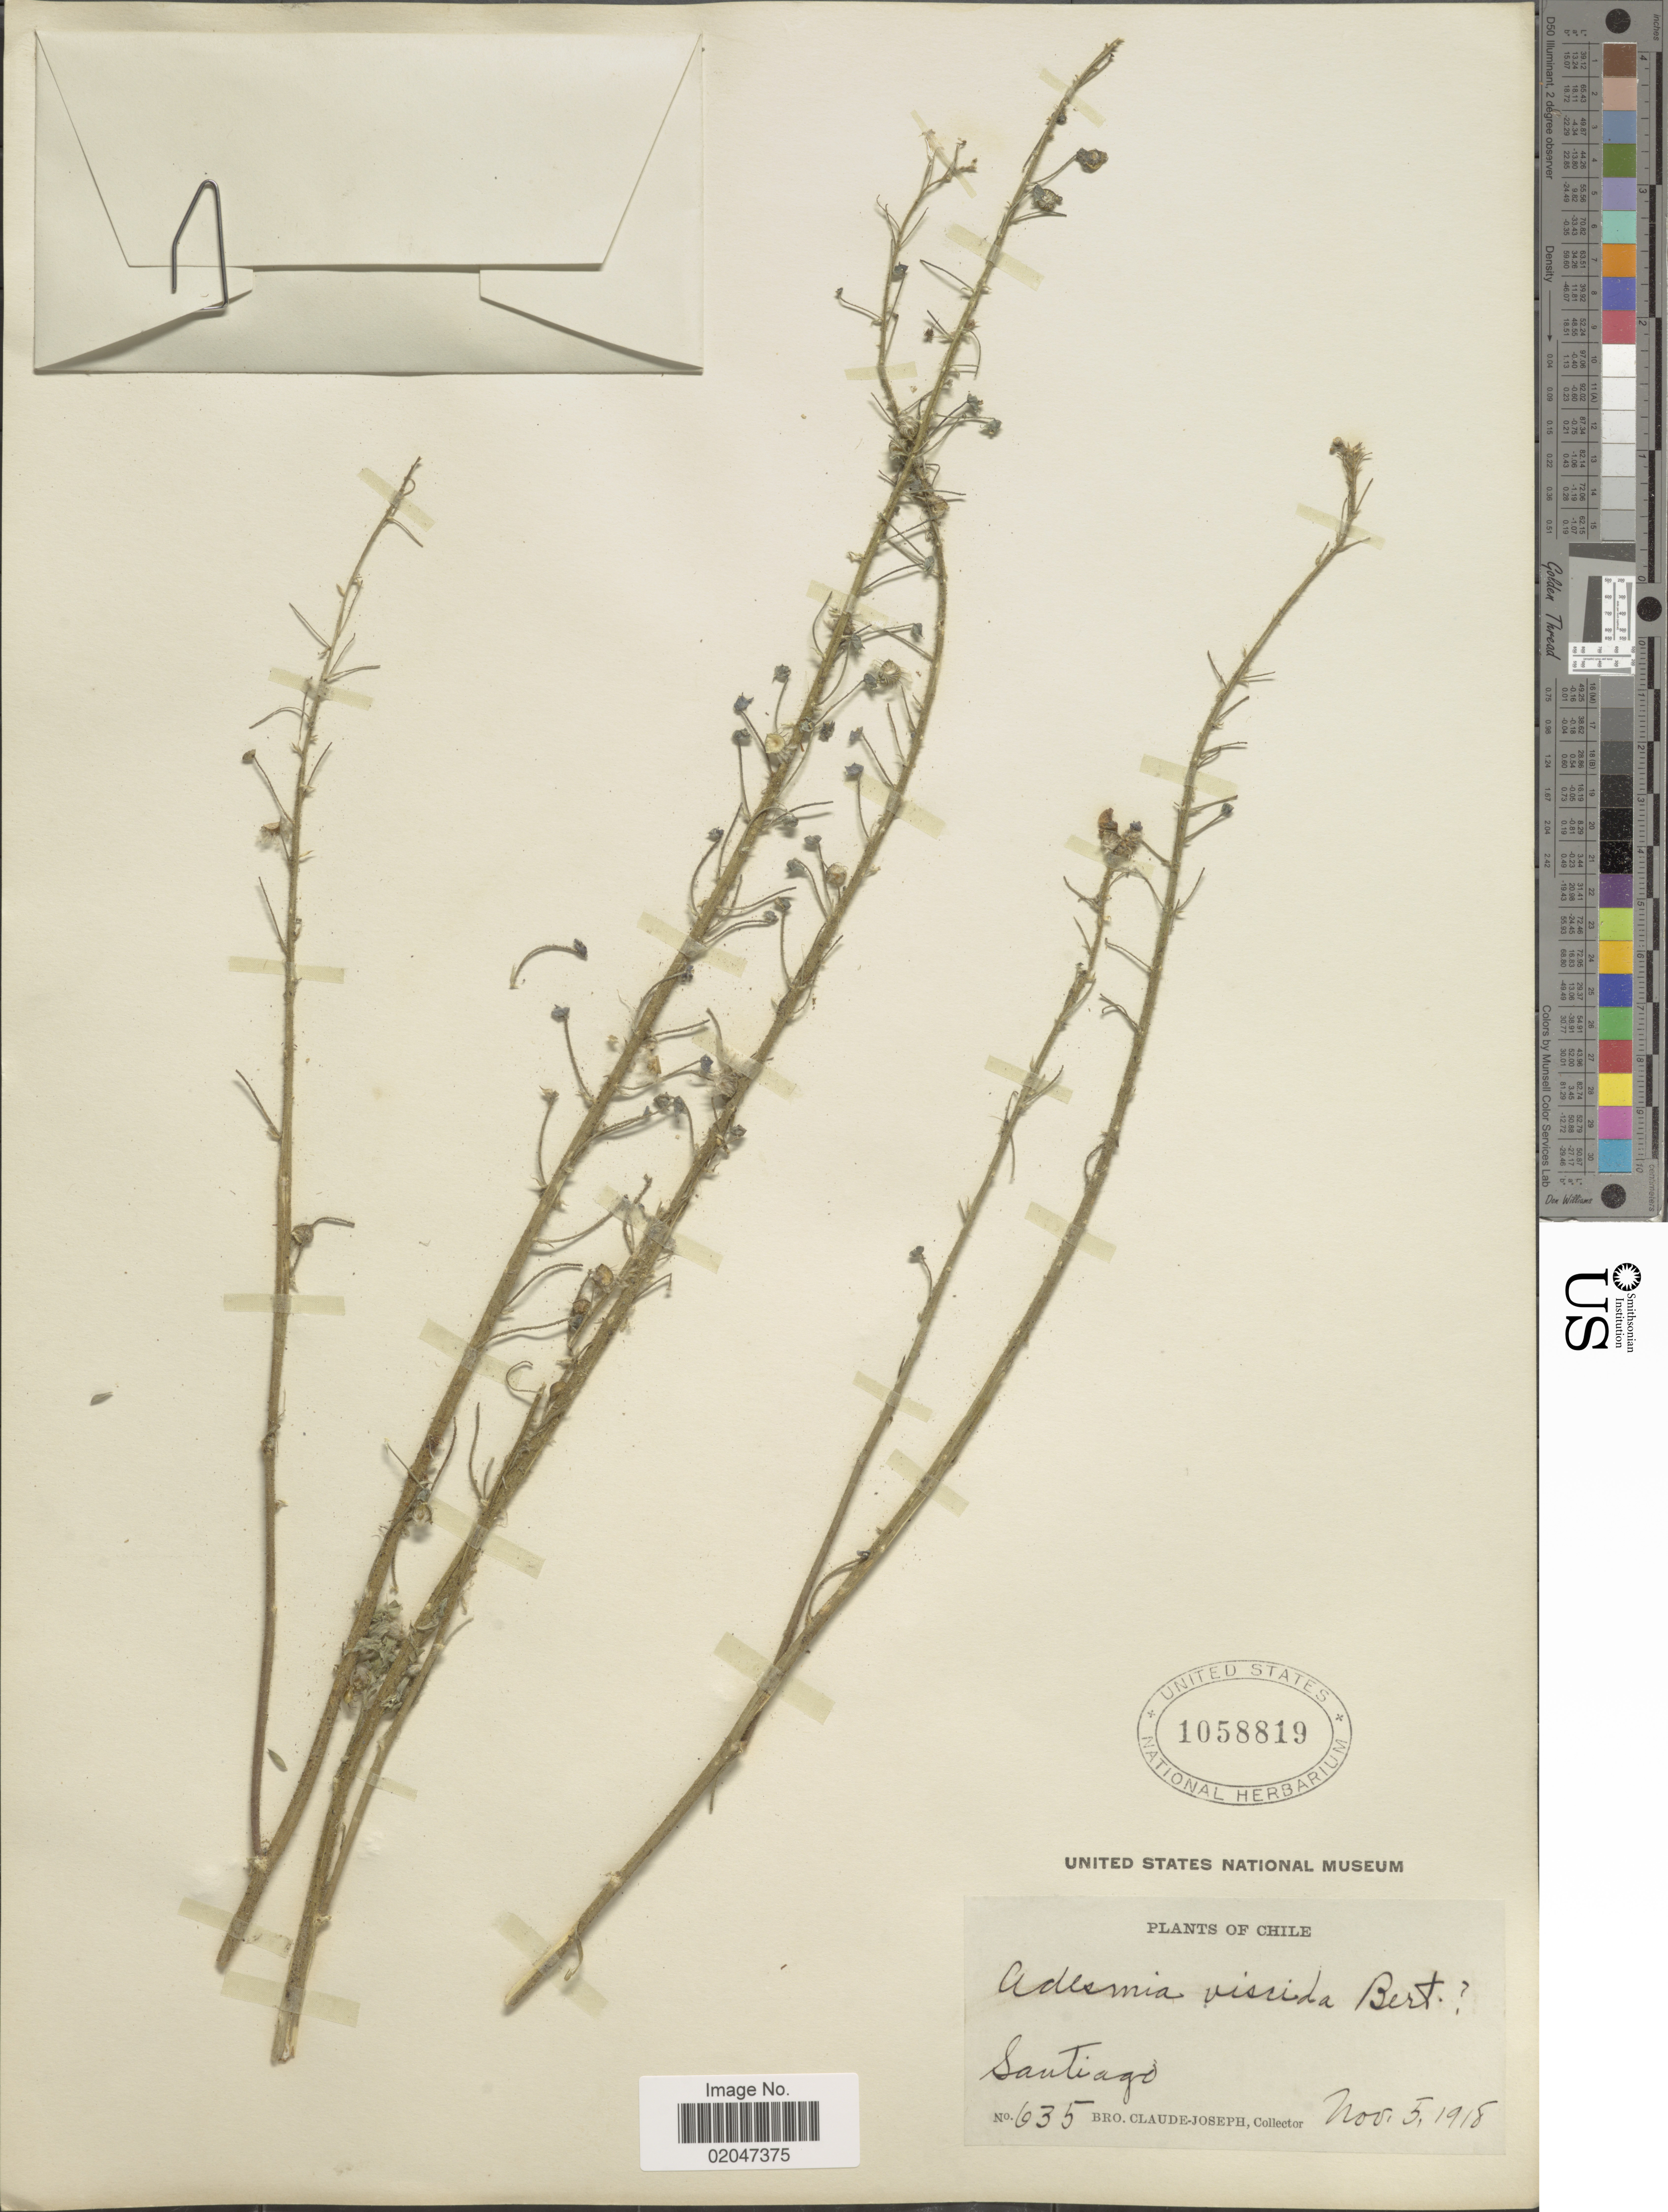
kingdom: Plantae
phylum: Tracheophyta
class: Magnoliopsida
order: Fabales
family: Fabaceae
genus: Adesmia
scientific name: Adesmia viscida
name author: Bertero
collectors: Bro. Claude-Joseph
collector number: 635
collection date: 1918-11-05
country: Chile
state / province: Región Metropolitana (RM)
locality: Santiago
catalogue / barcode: US 1058819